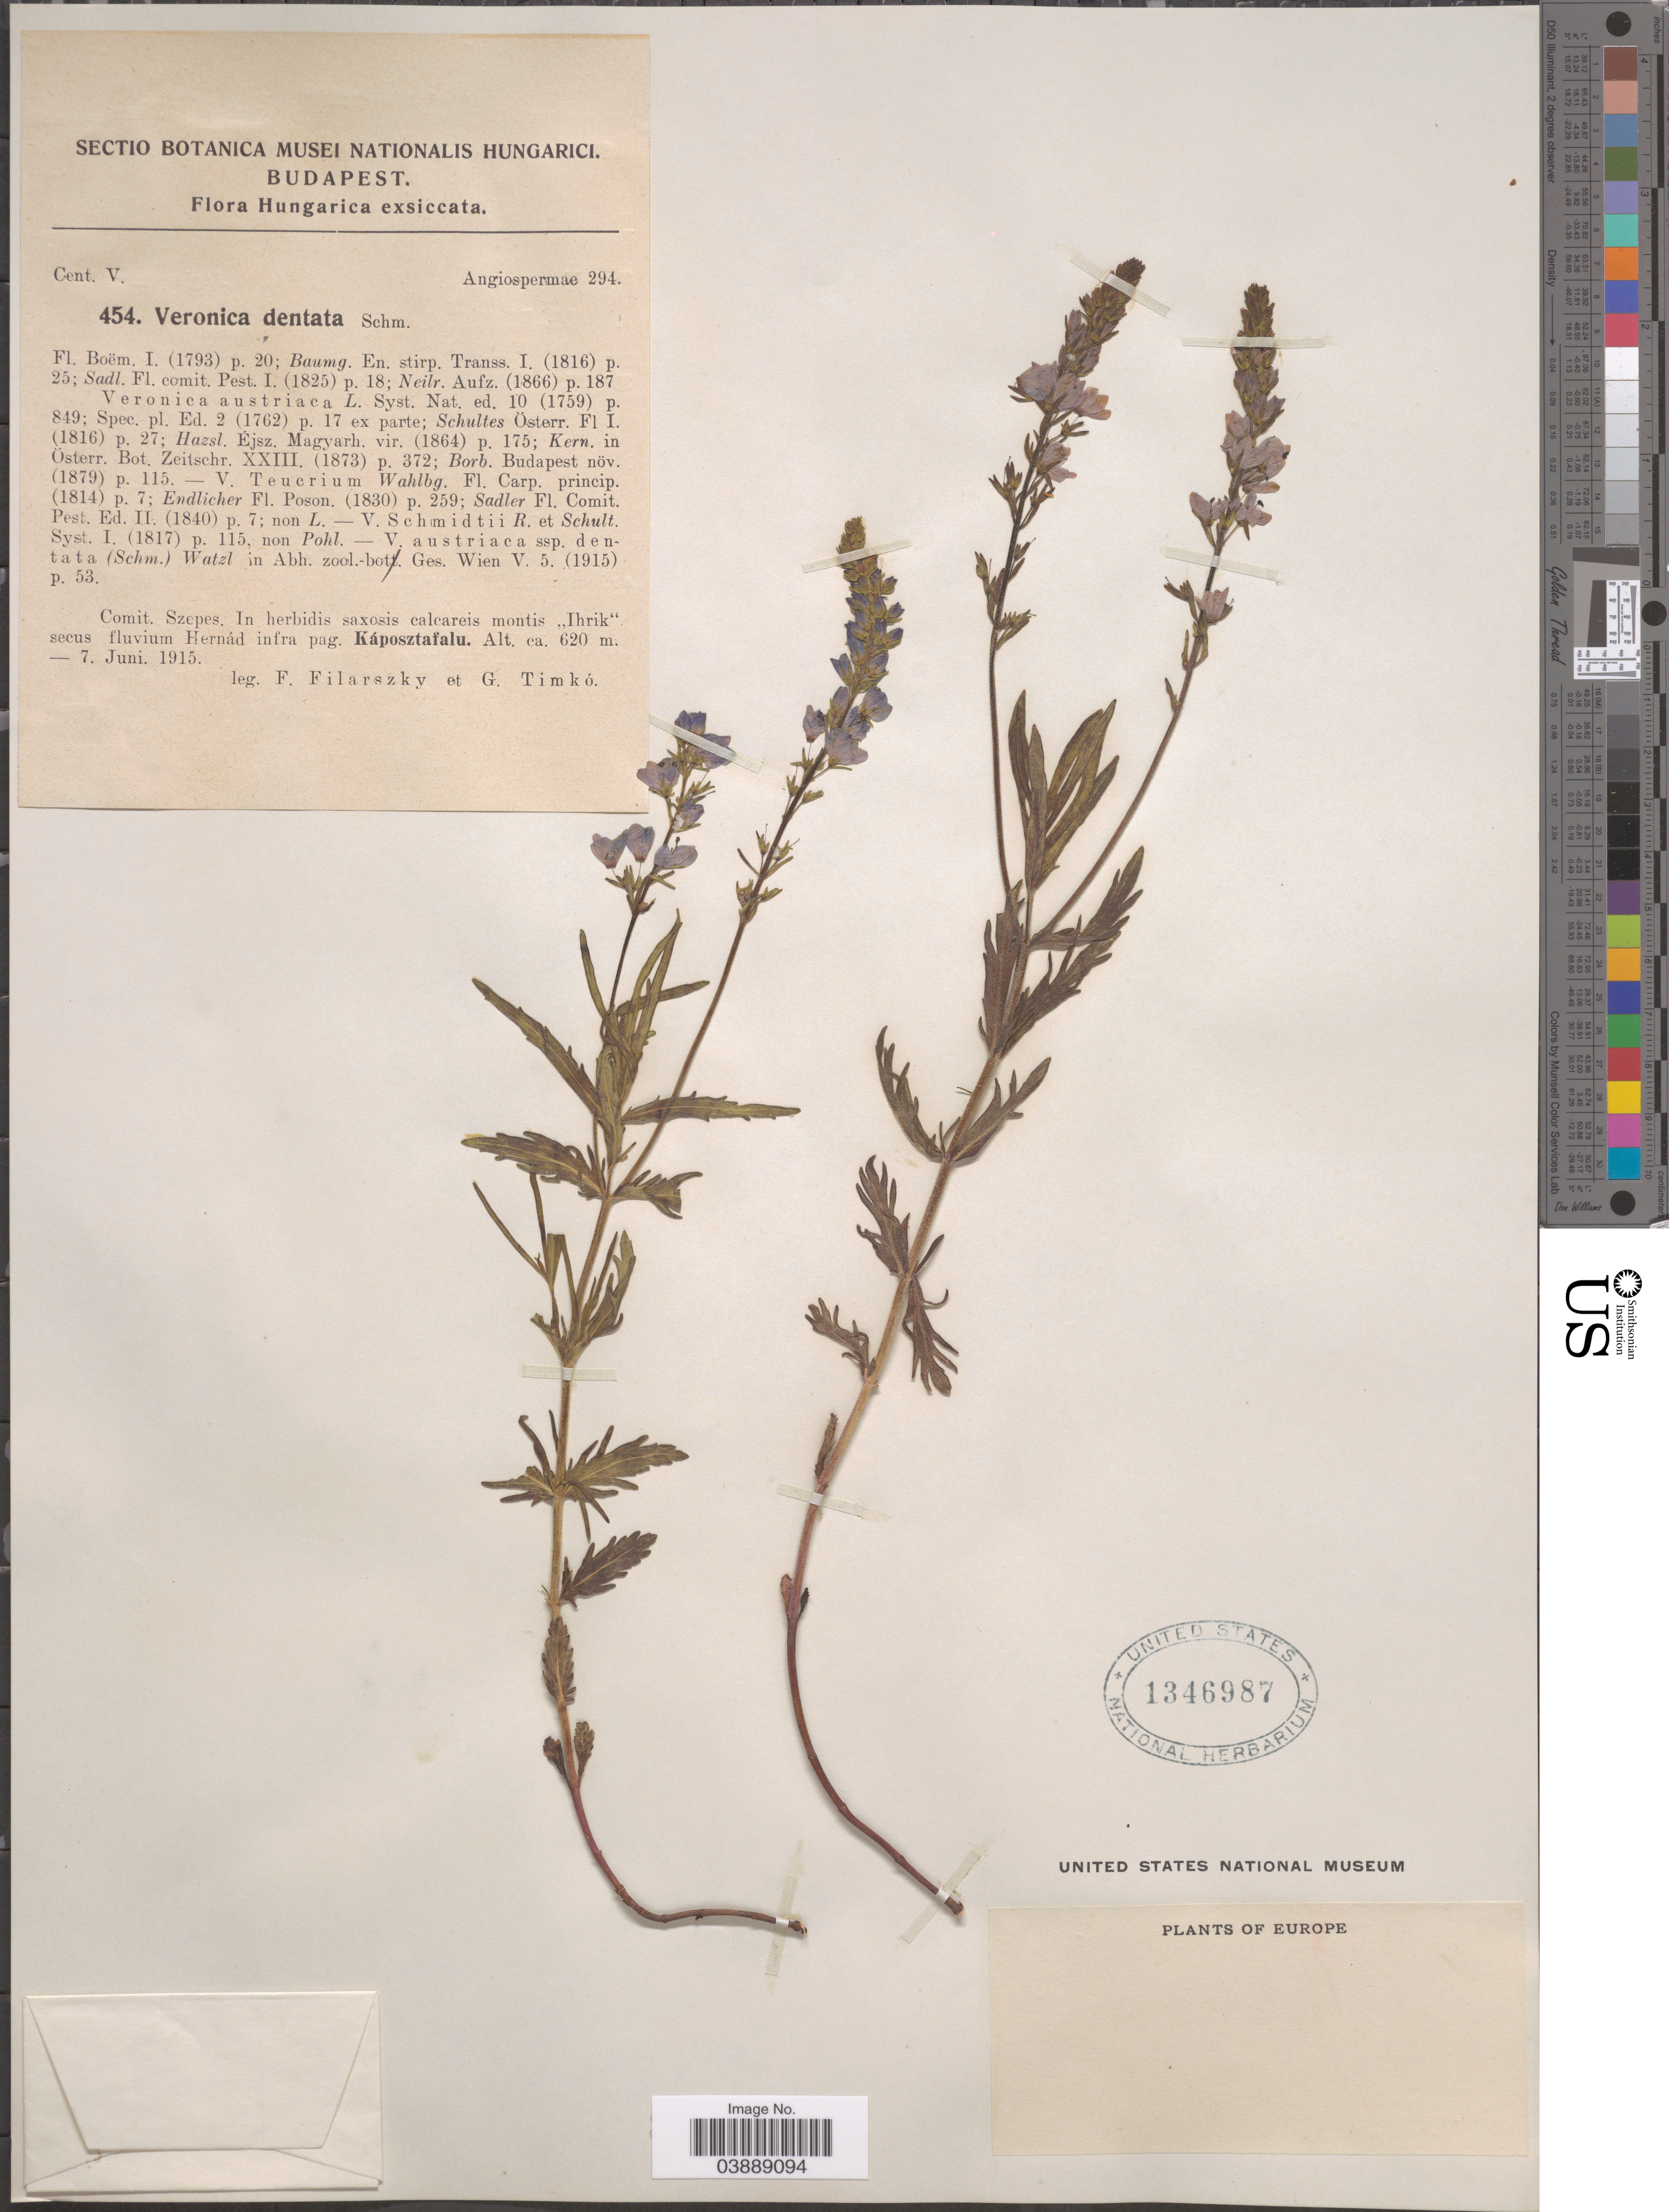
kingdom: Plantae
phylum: Tracheophyta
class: Magnoliopsida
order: Lamiales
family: Plantaginaceae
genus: Veronica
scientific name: Veronica dentata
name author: F.W. Schmidt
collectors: F. Filarszky & G. Timko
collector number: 454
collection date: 1915-06-07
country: Hungary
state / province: Budapest, Capital District of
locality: Comit. Szepes. In herbidis saxosis calcareis montis ,,Ihrik' secus fluvium Hernád infra pag. Káposztafalu. Europe.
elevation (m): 620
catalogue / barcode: US 1346987